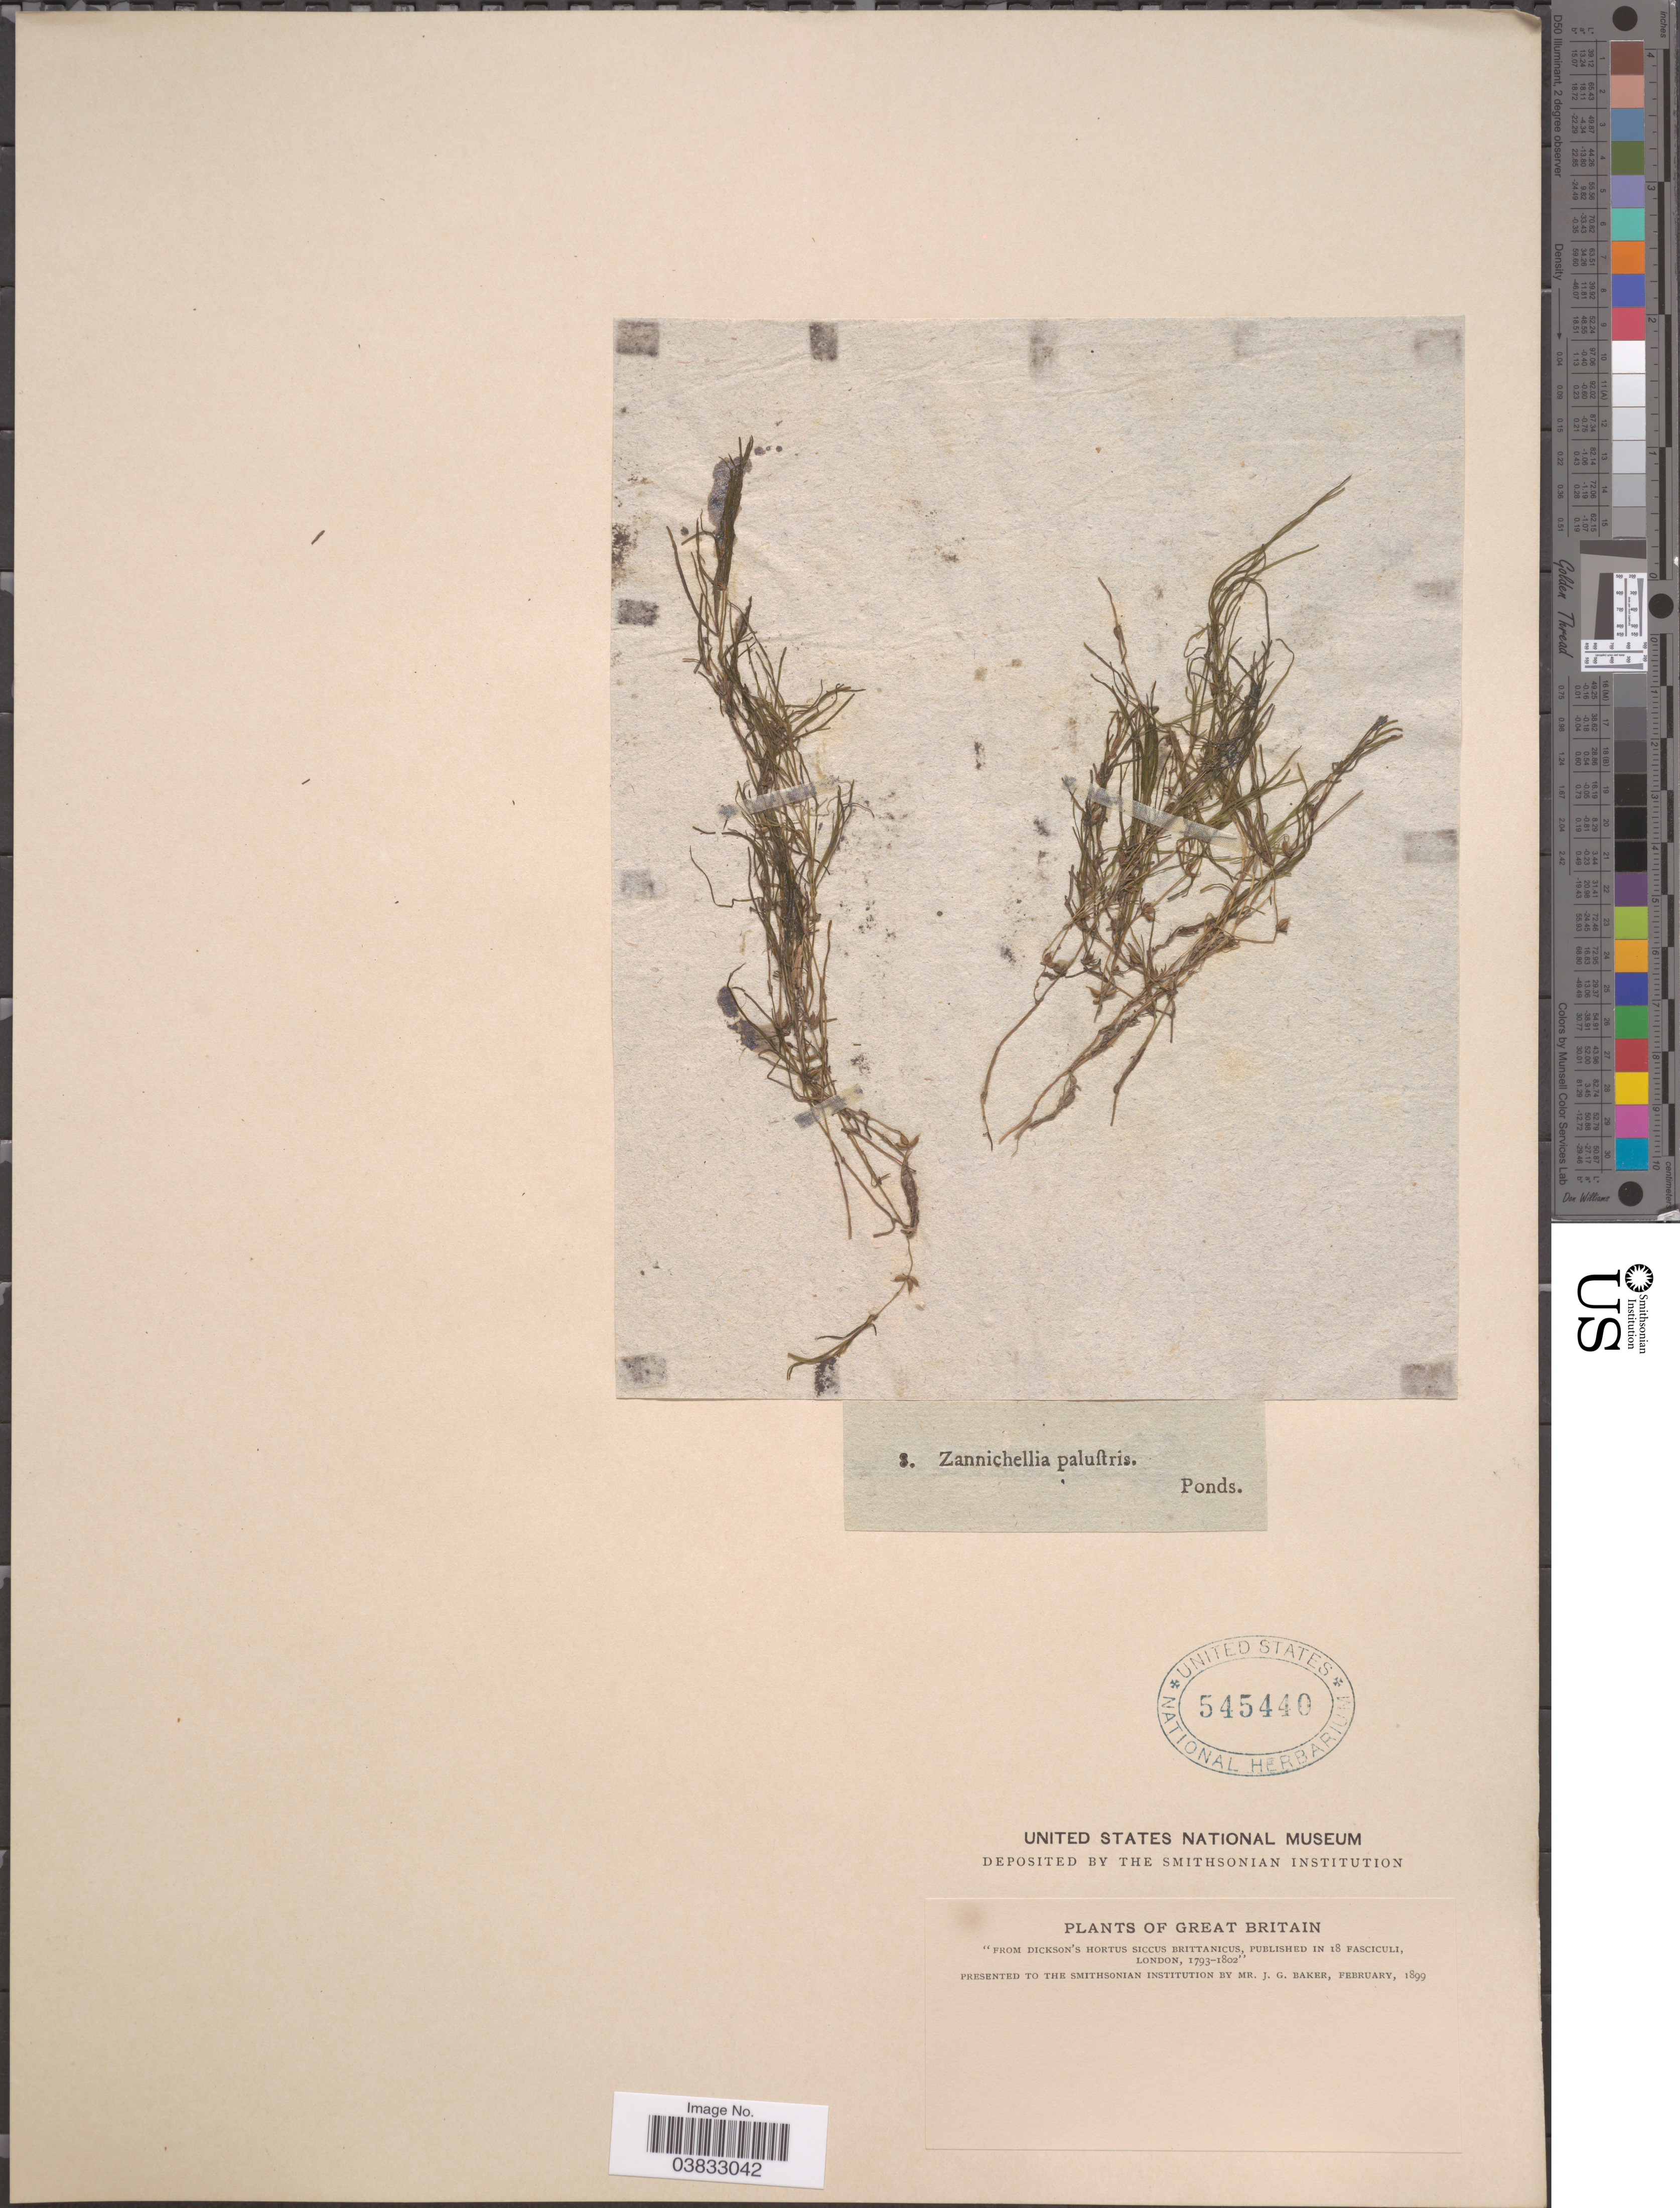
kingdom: Plantae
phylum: Tracheophyta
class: Liliopsida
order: Alismatales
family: Potamogetonaceae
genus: Zannichellia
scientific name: Zannichellia palustris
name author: L.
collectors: J. G. Baker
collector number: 3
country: United Kingdom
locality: Great Britain. Dickson's Hortus Siccus Brittanicus.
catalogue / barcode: US 545440